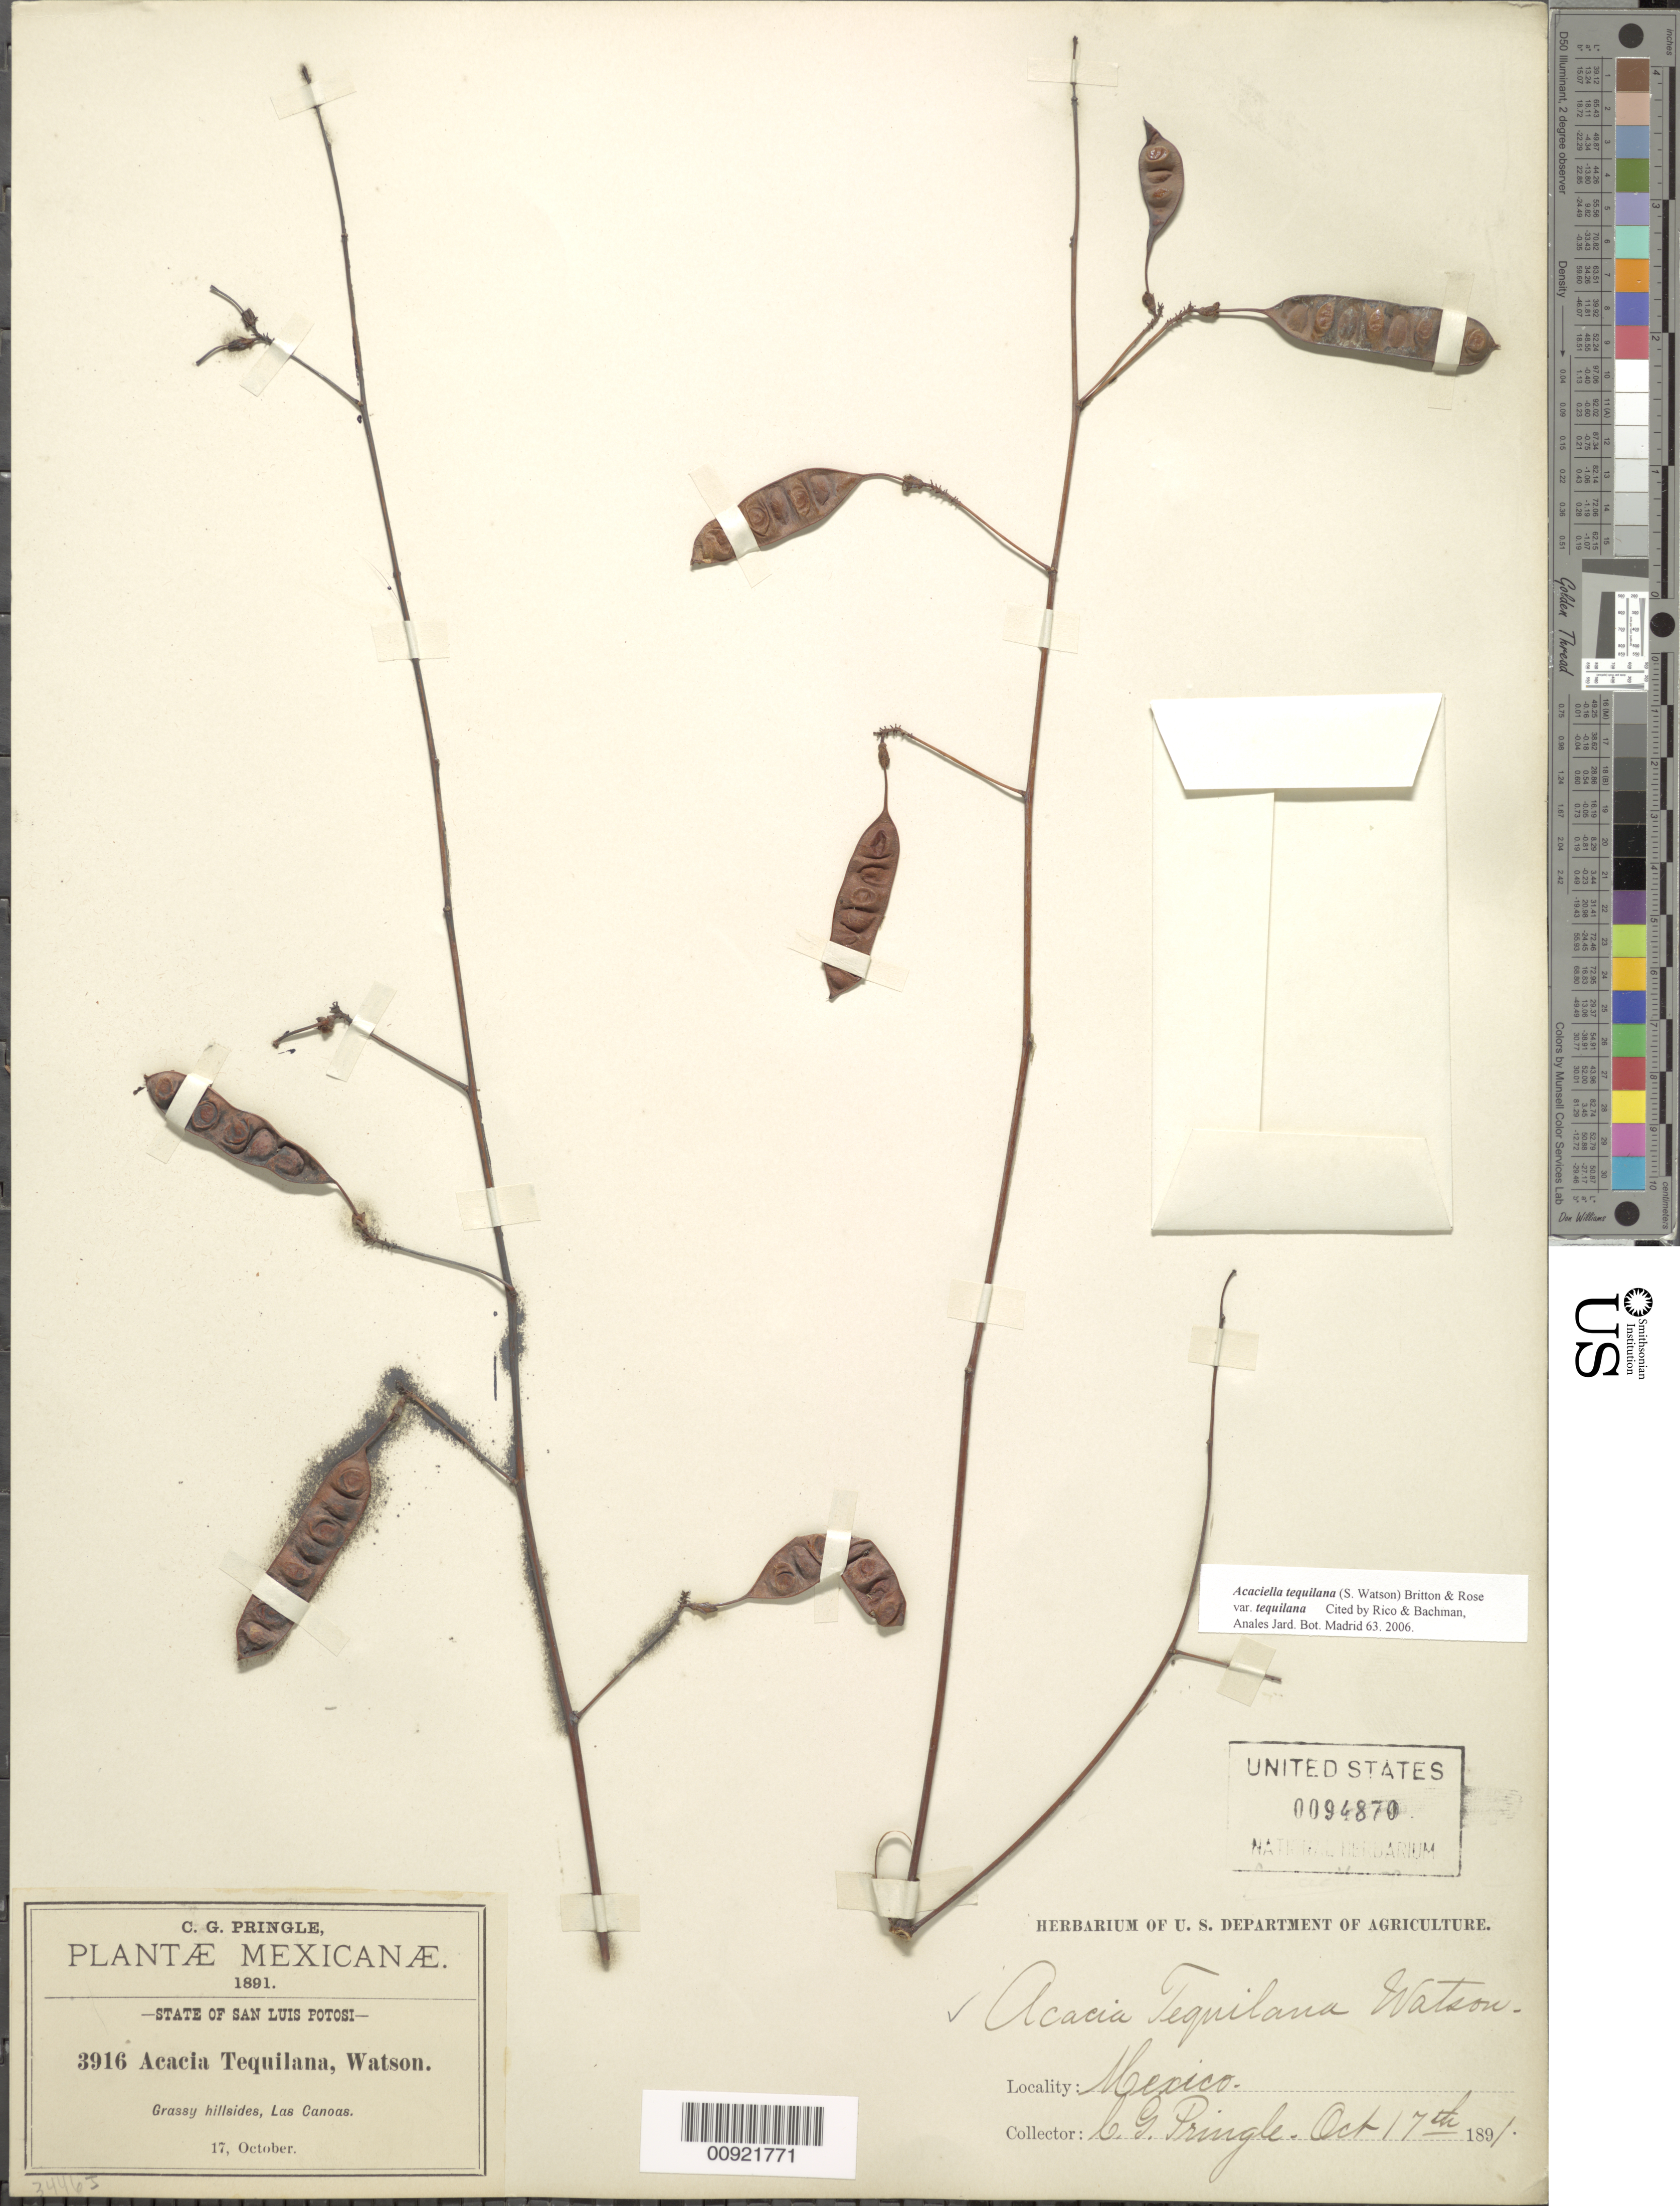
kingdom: Plantae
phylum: Tracheophyta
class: Magnoliopsida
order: Fabales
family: Fabaceae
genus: Acaciella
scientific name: Acaciella tequilana var. tequilana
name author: (S. Watson) Britton & Rose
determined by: Rico, L.; Bachman, --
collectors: C. G. Pringle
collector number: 3916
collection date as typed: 17 Oct 1891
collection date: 1891-10-17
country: Mexico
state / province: San Luis Potosí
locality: Las Canoas, State of San Luis Potosí.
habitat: Grassy hillsides.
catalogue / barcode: US 94870